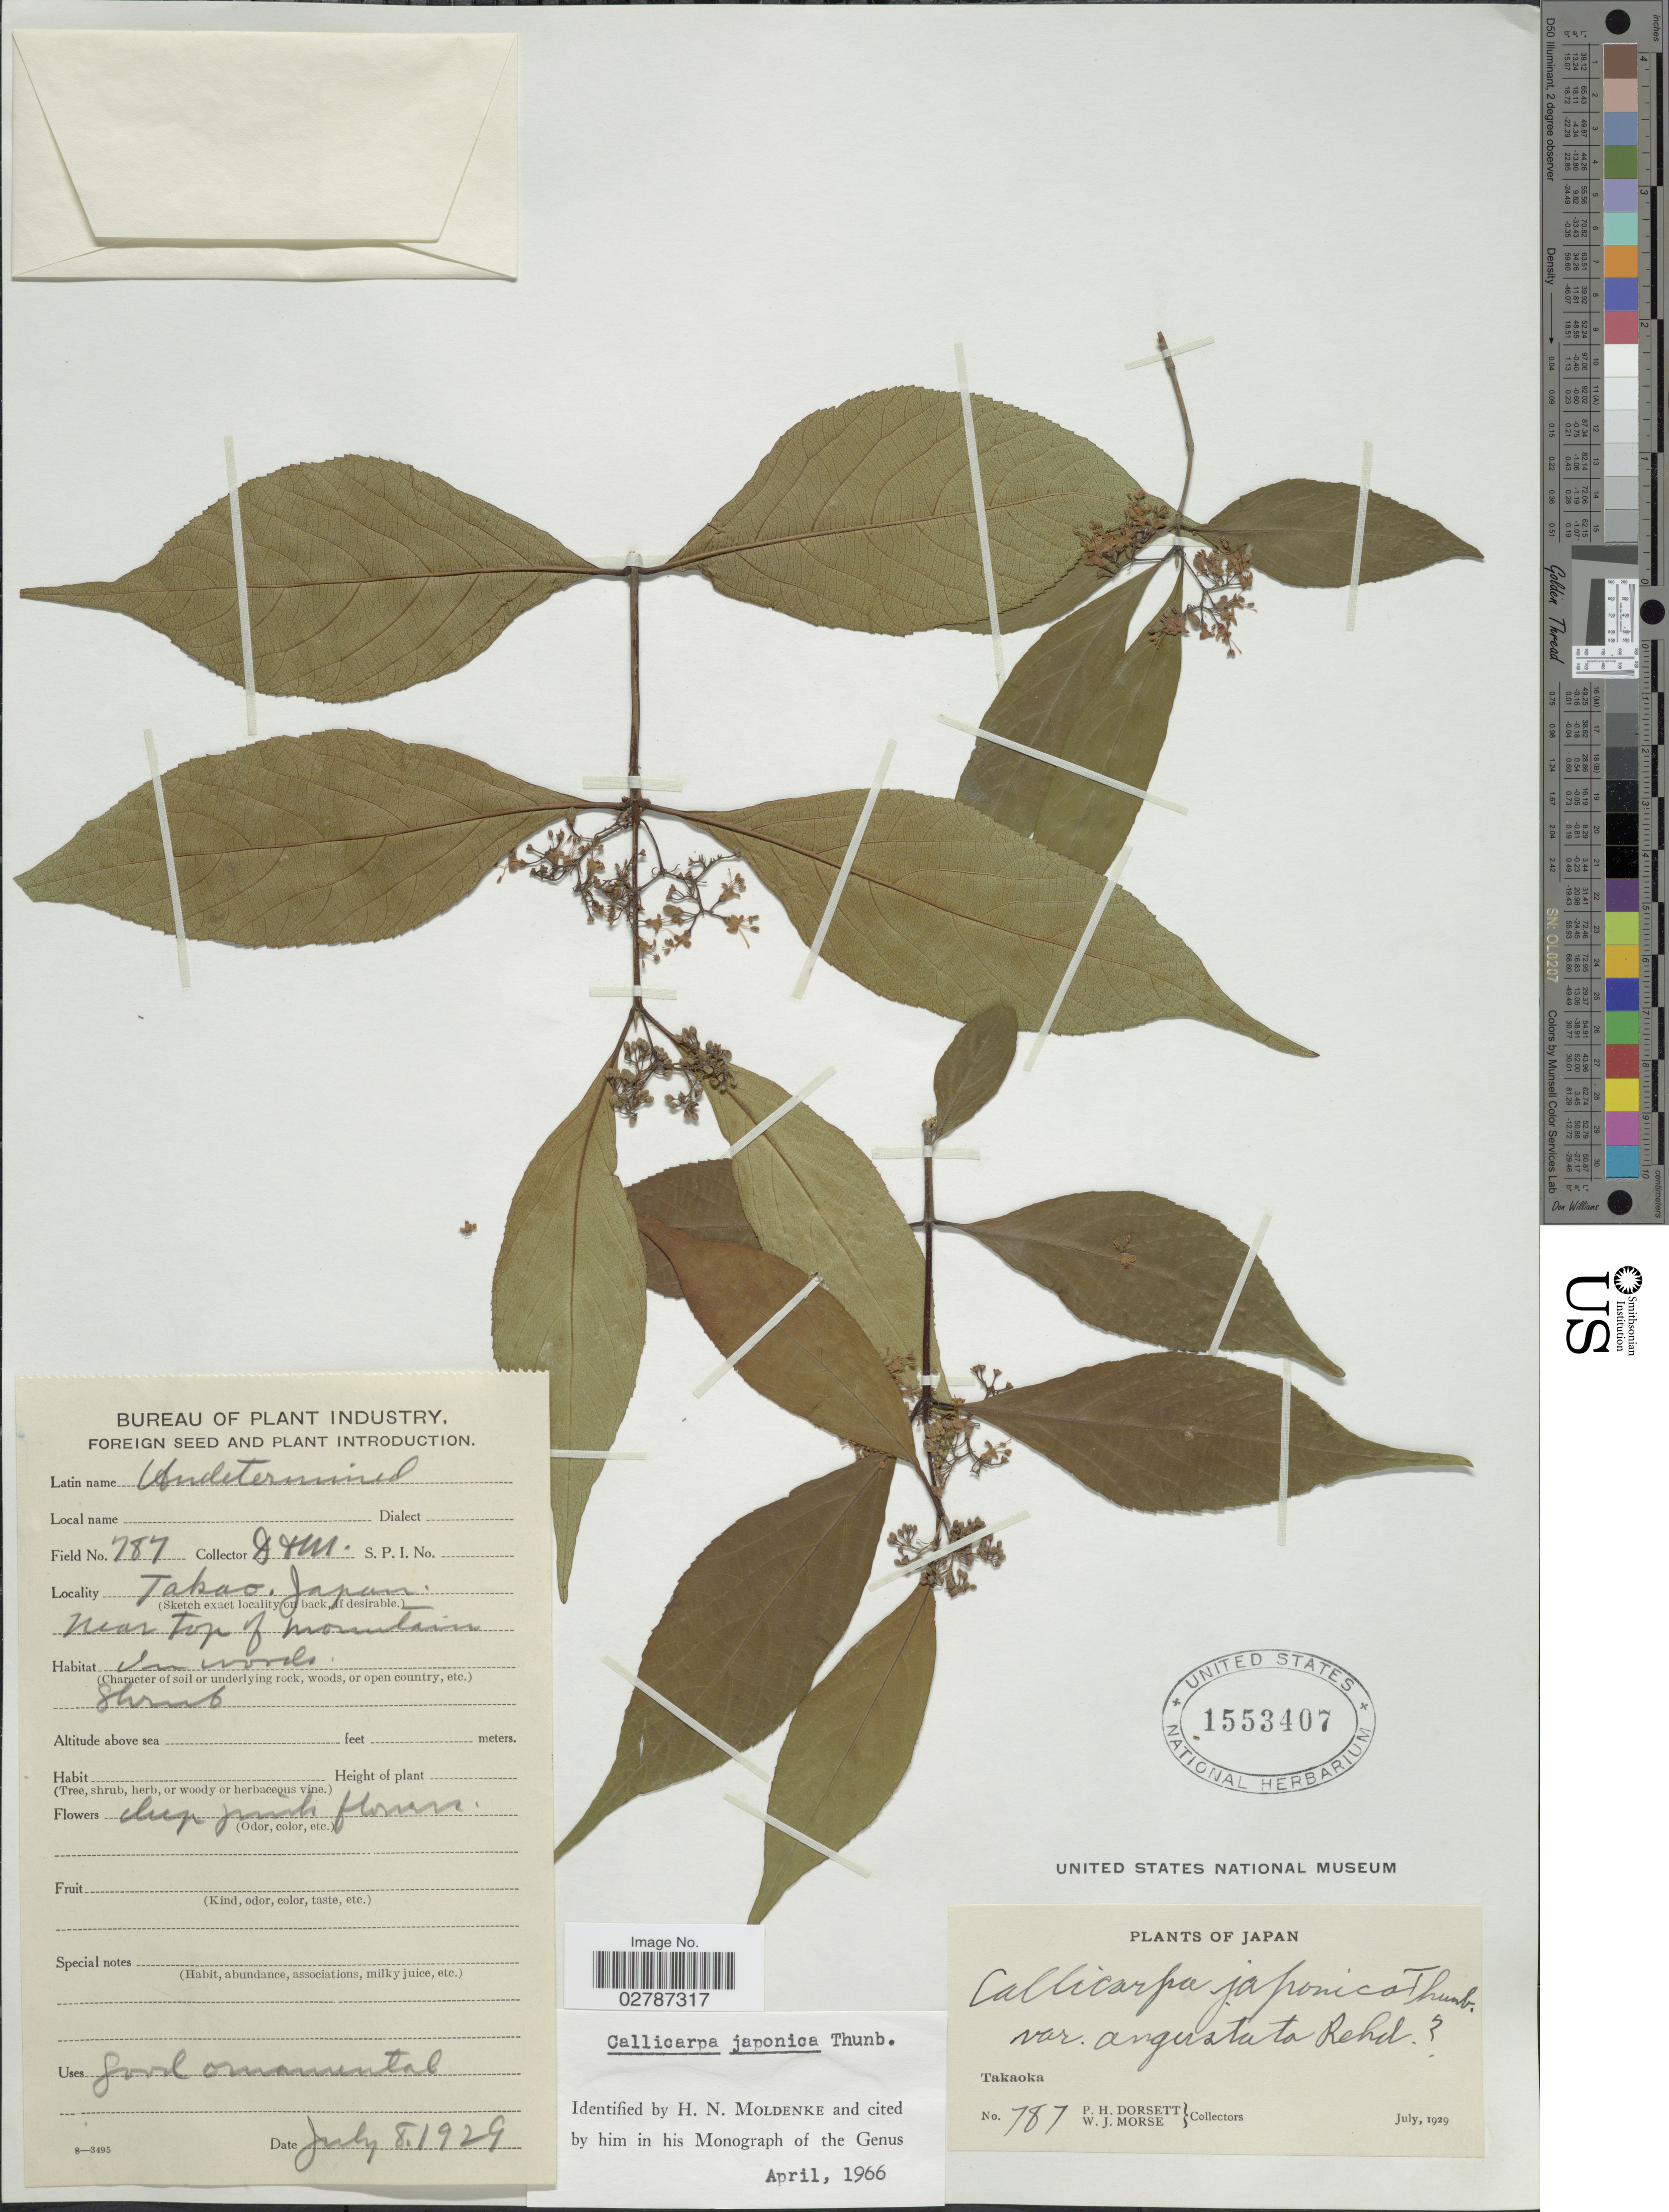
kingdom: Plantae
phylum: Tracheophyta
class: Magnoliopsida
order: Lamiales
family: Lamiaceae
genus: Callicarpa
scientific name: Callicarpa japonica var. japonica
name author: Thunb.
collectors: P. H. Dorsett & W. J. Morse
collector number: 787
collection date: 1929-07-08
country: Japan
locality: Takao. Near top of mountain. Takaoka.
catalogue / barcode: US 1553407